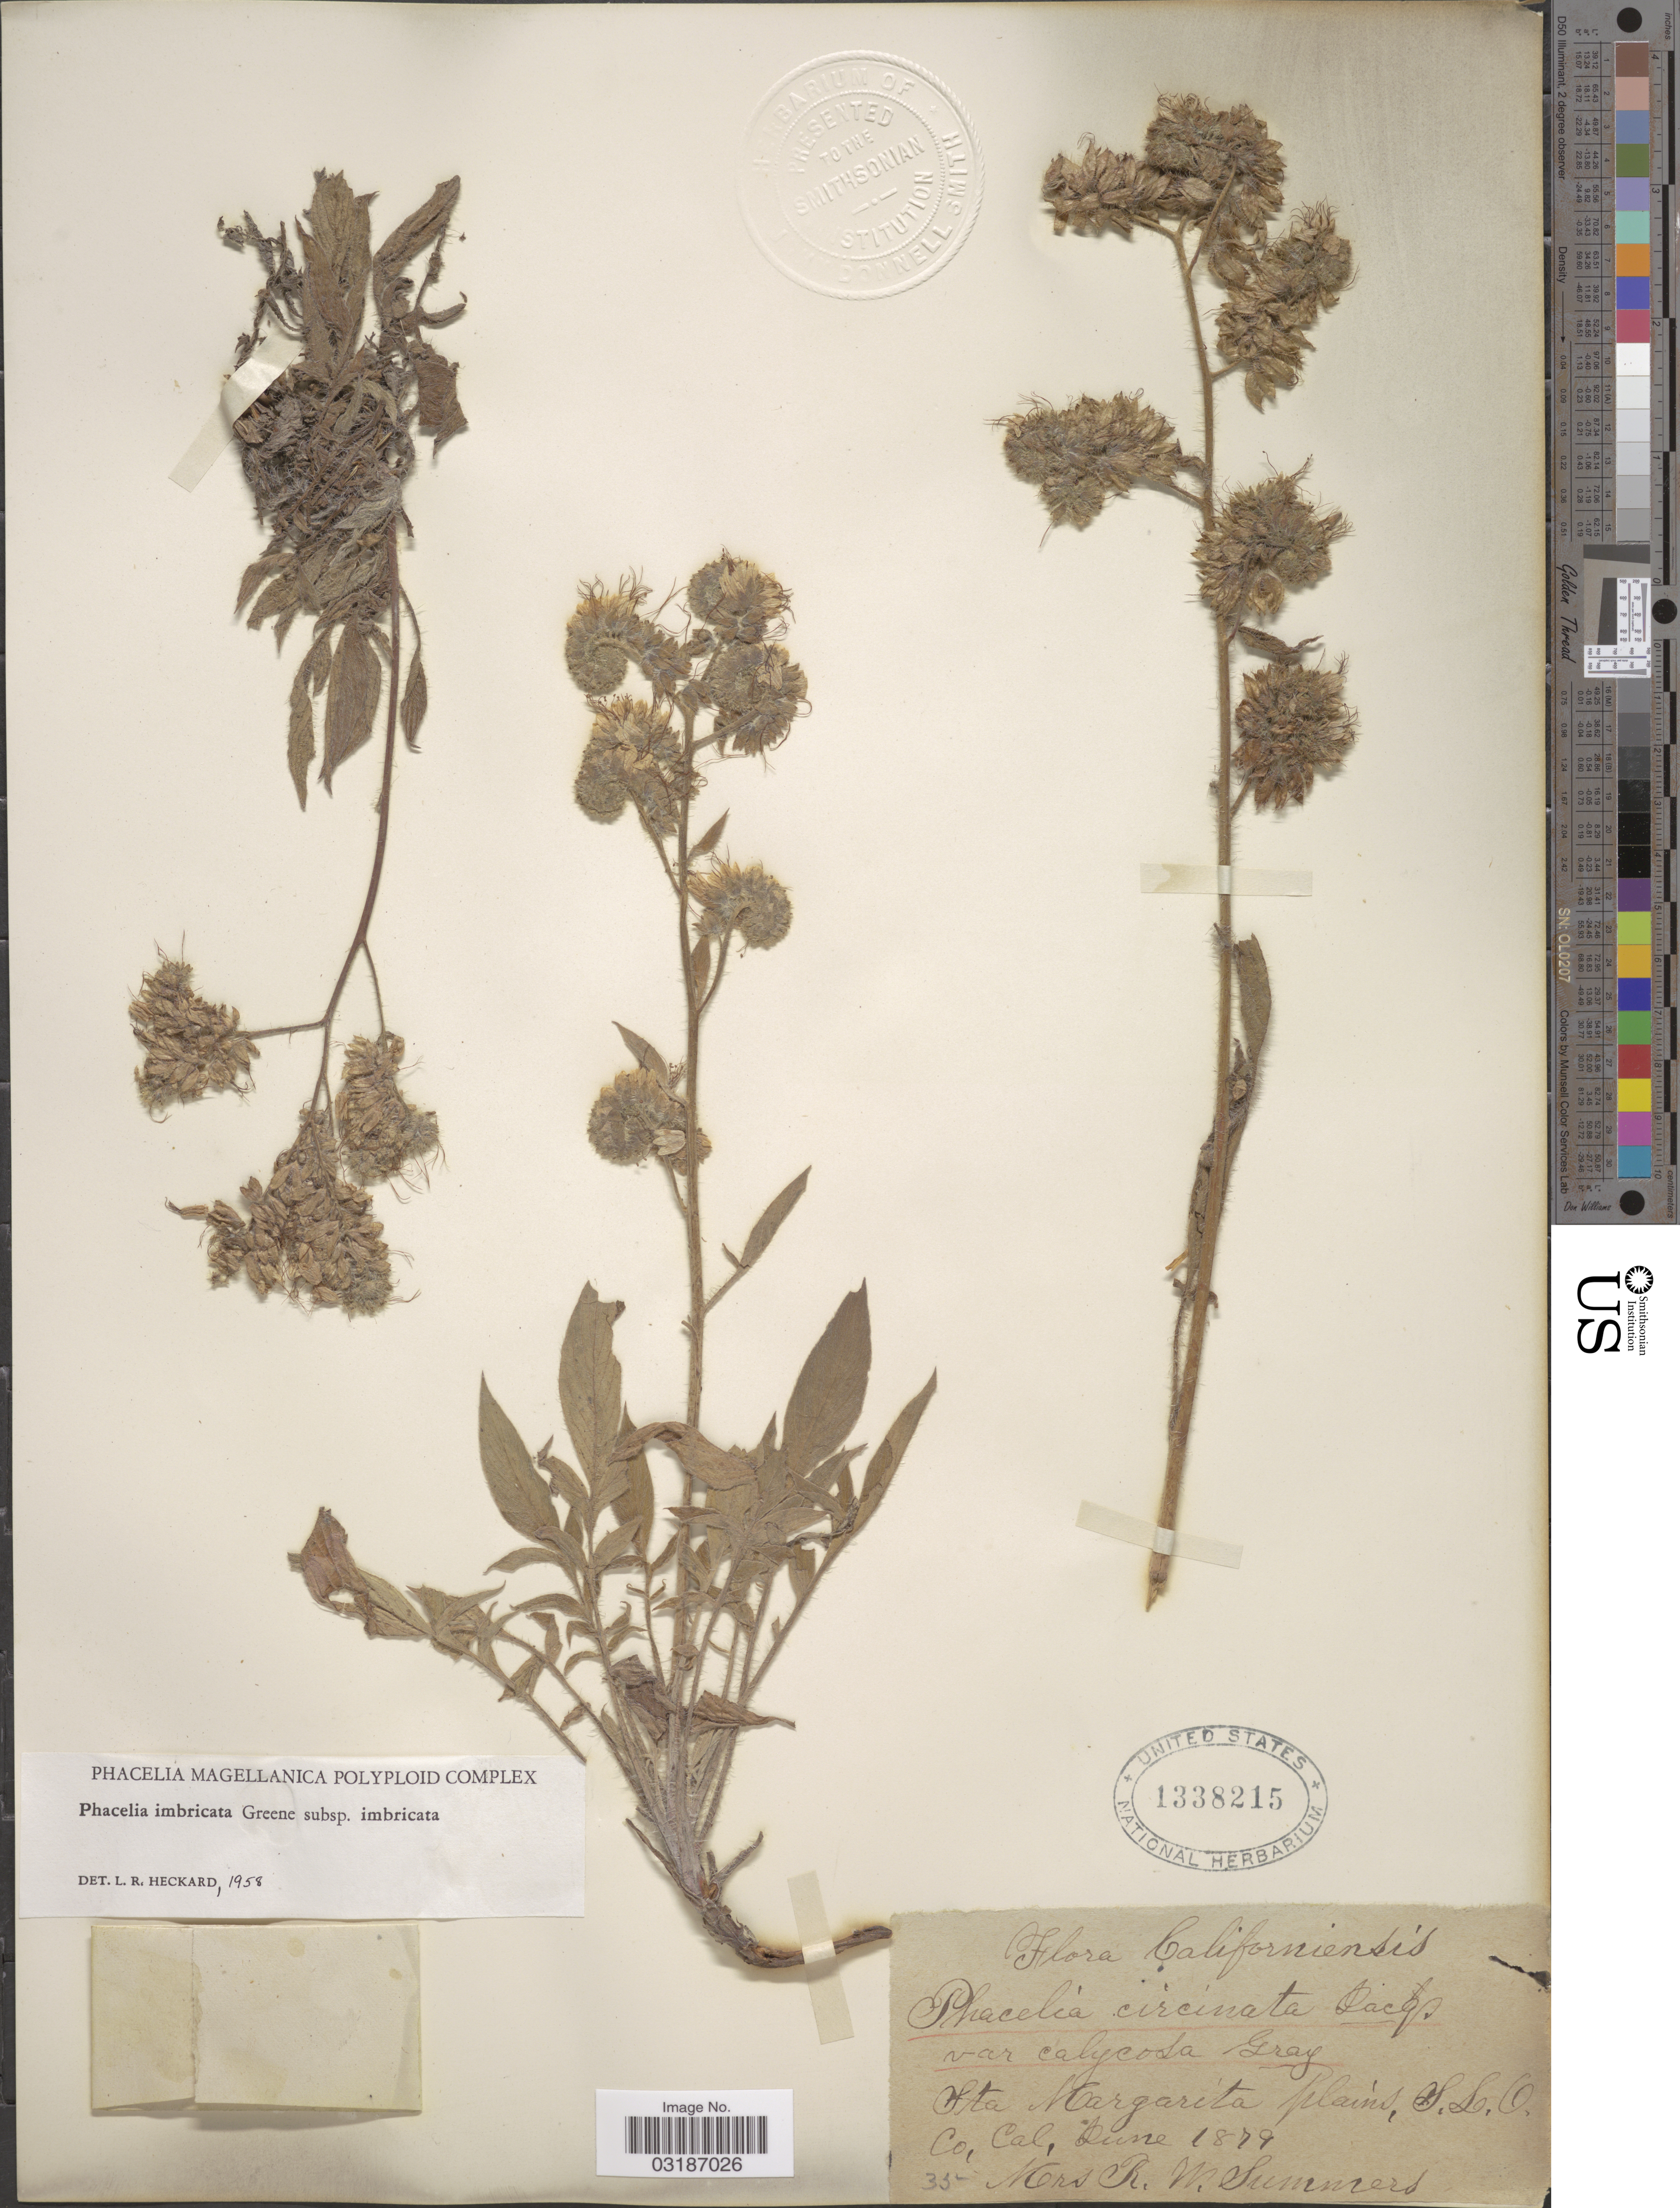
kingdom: Plantae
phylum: Tracheophyta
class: Magnoliopsida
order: Boraginales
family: Hydrophyllaceae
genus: Phacelia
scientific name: Phacelia imbricata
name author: Greene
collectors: R. Summers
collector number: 35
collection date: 1879-06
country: United States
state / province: California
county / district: San Luis Obispo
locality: Californiensis. Sta Margarita plains, S.L.O. Co. Cal.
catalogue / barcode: US 1338215